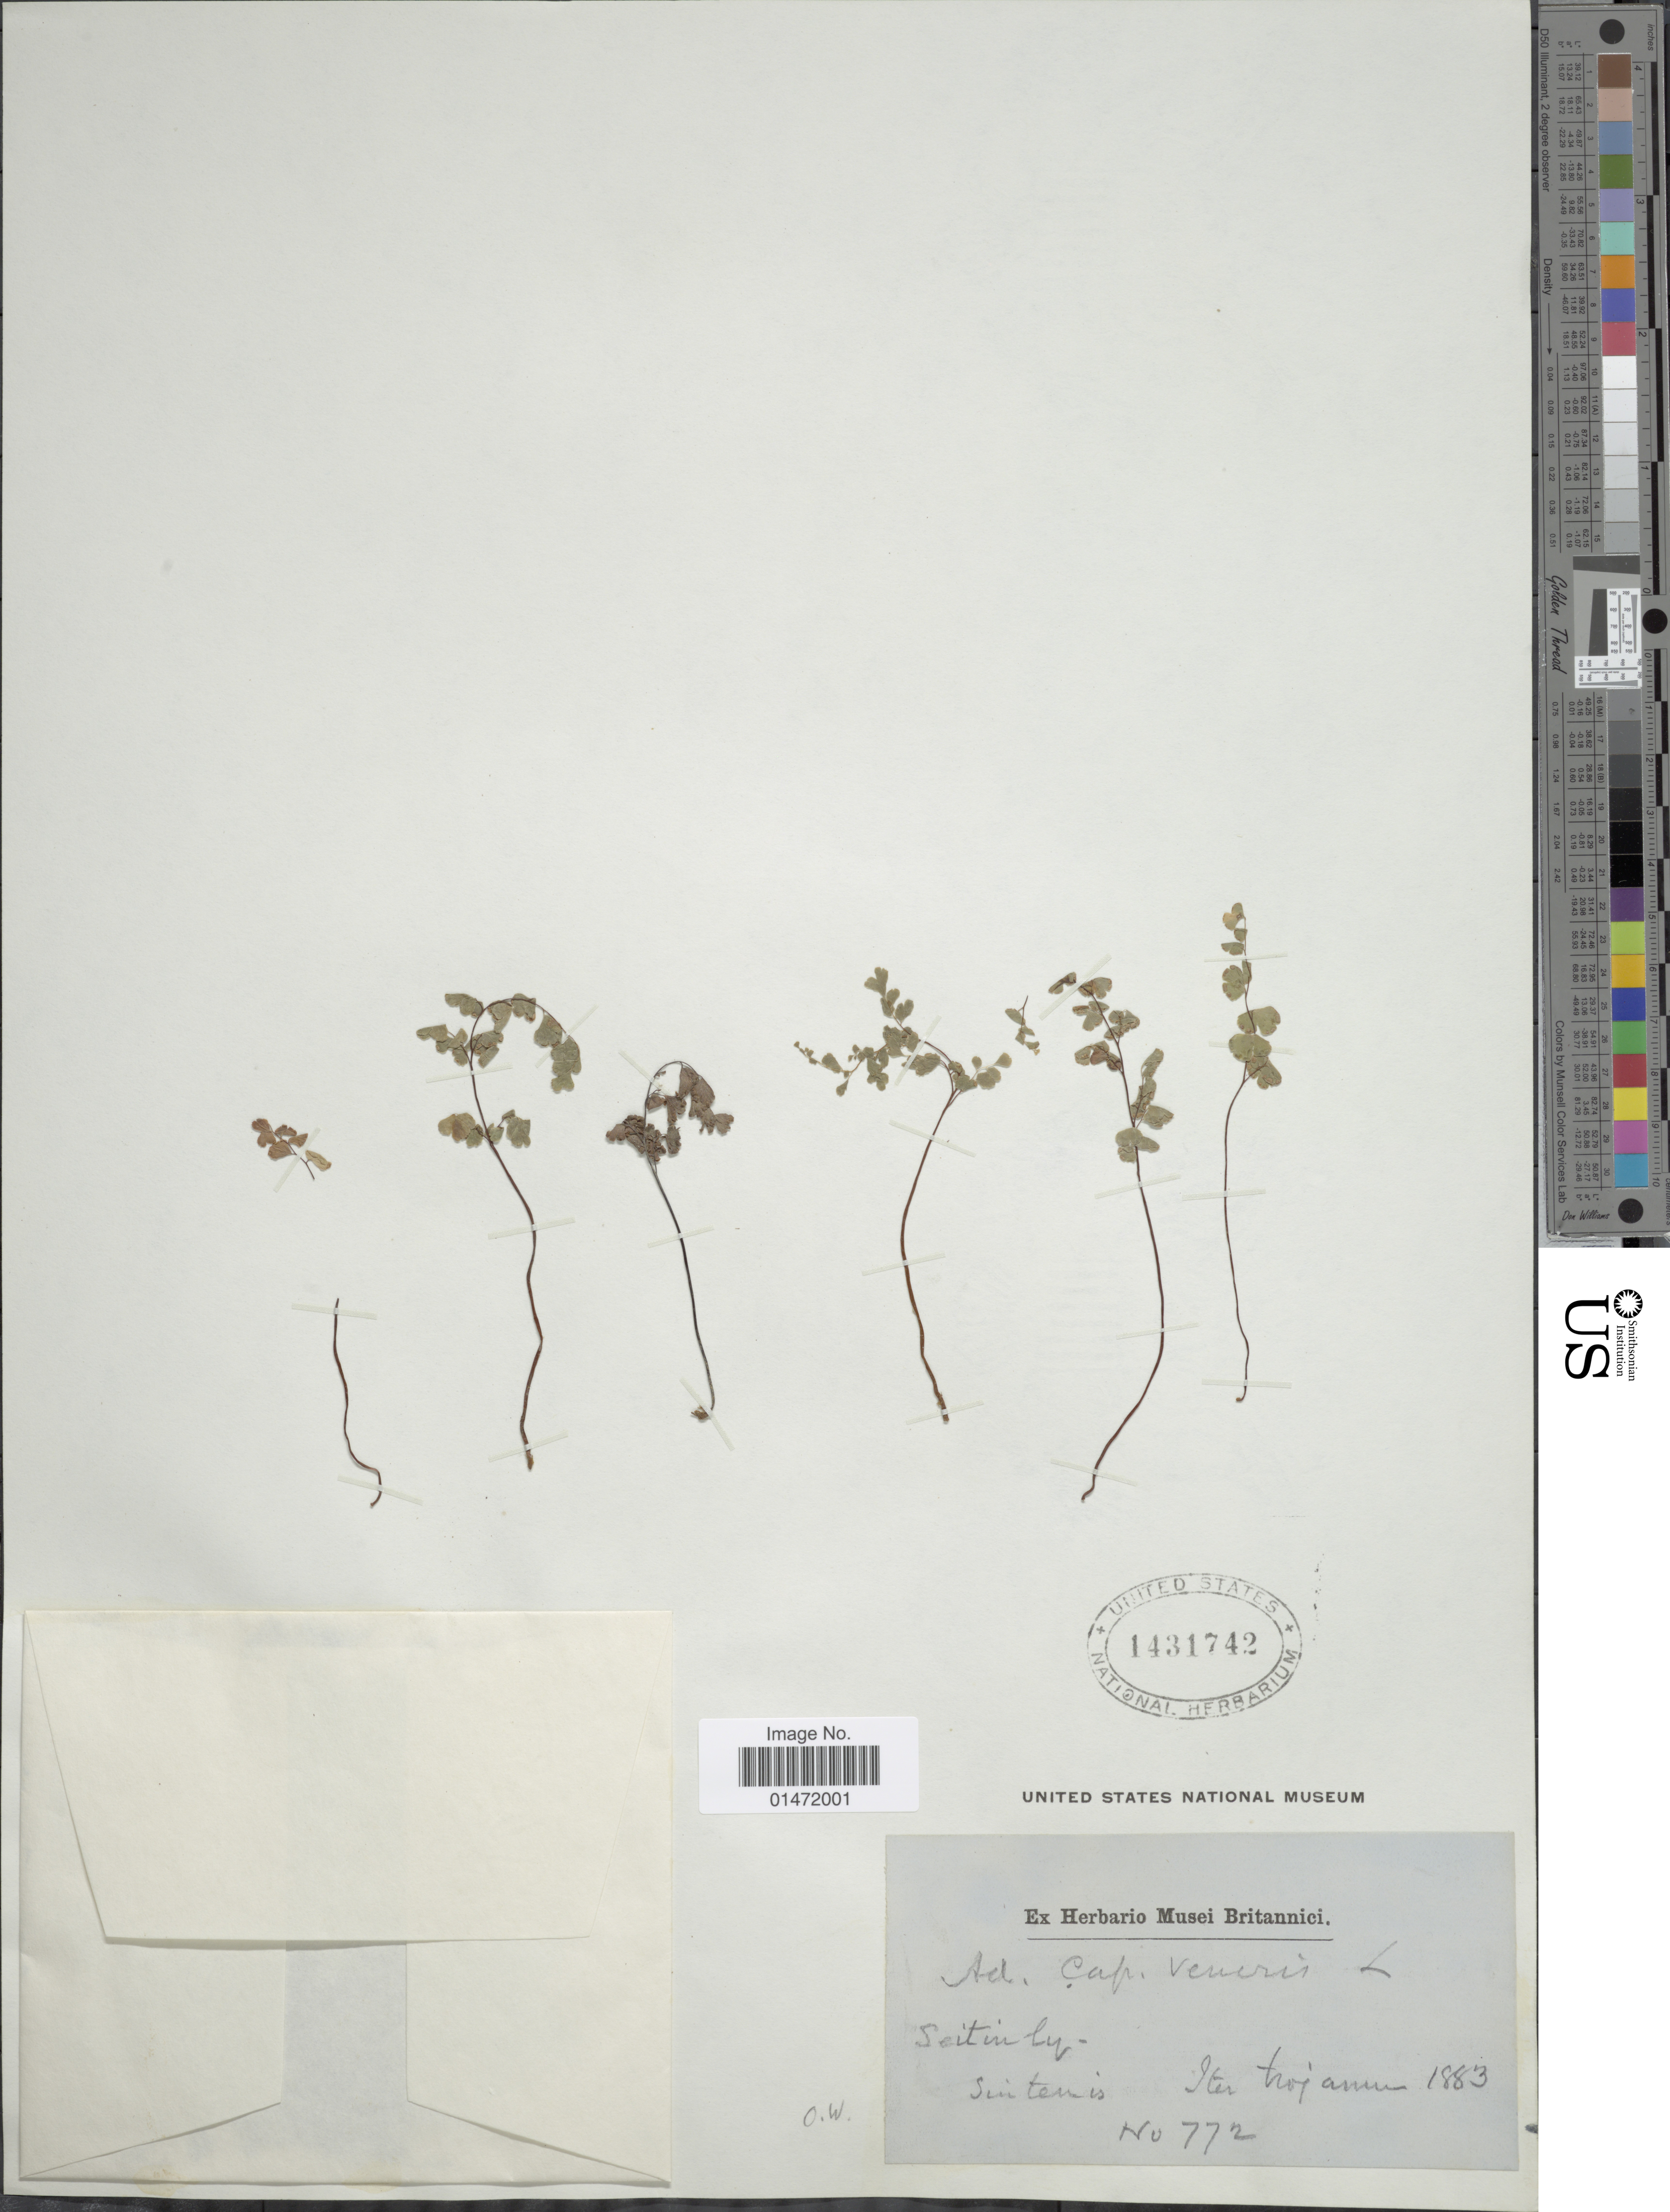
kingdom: Plantae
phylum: Tracheophyta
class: Polypodiopsida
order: Polypodiales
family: Pteridaceae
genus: Adiantum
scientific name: Adiantum capillus-veneris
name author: L.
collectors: -. Sintenis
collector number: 772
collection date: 1833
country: Turkey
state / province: Canakkale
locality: Trojamu [interpreted]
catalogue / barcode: US 1431742